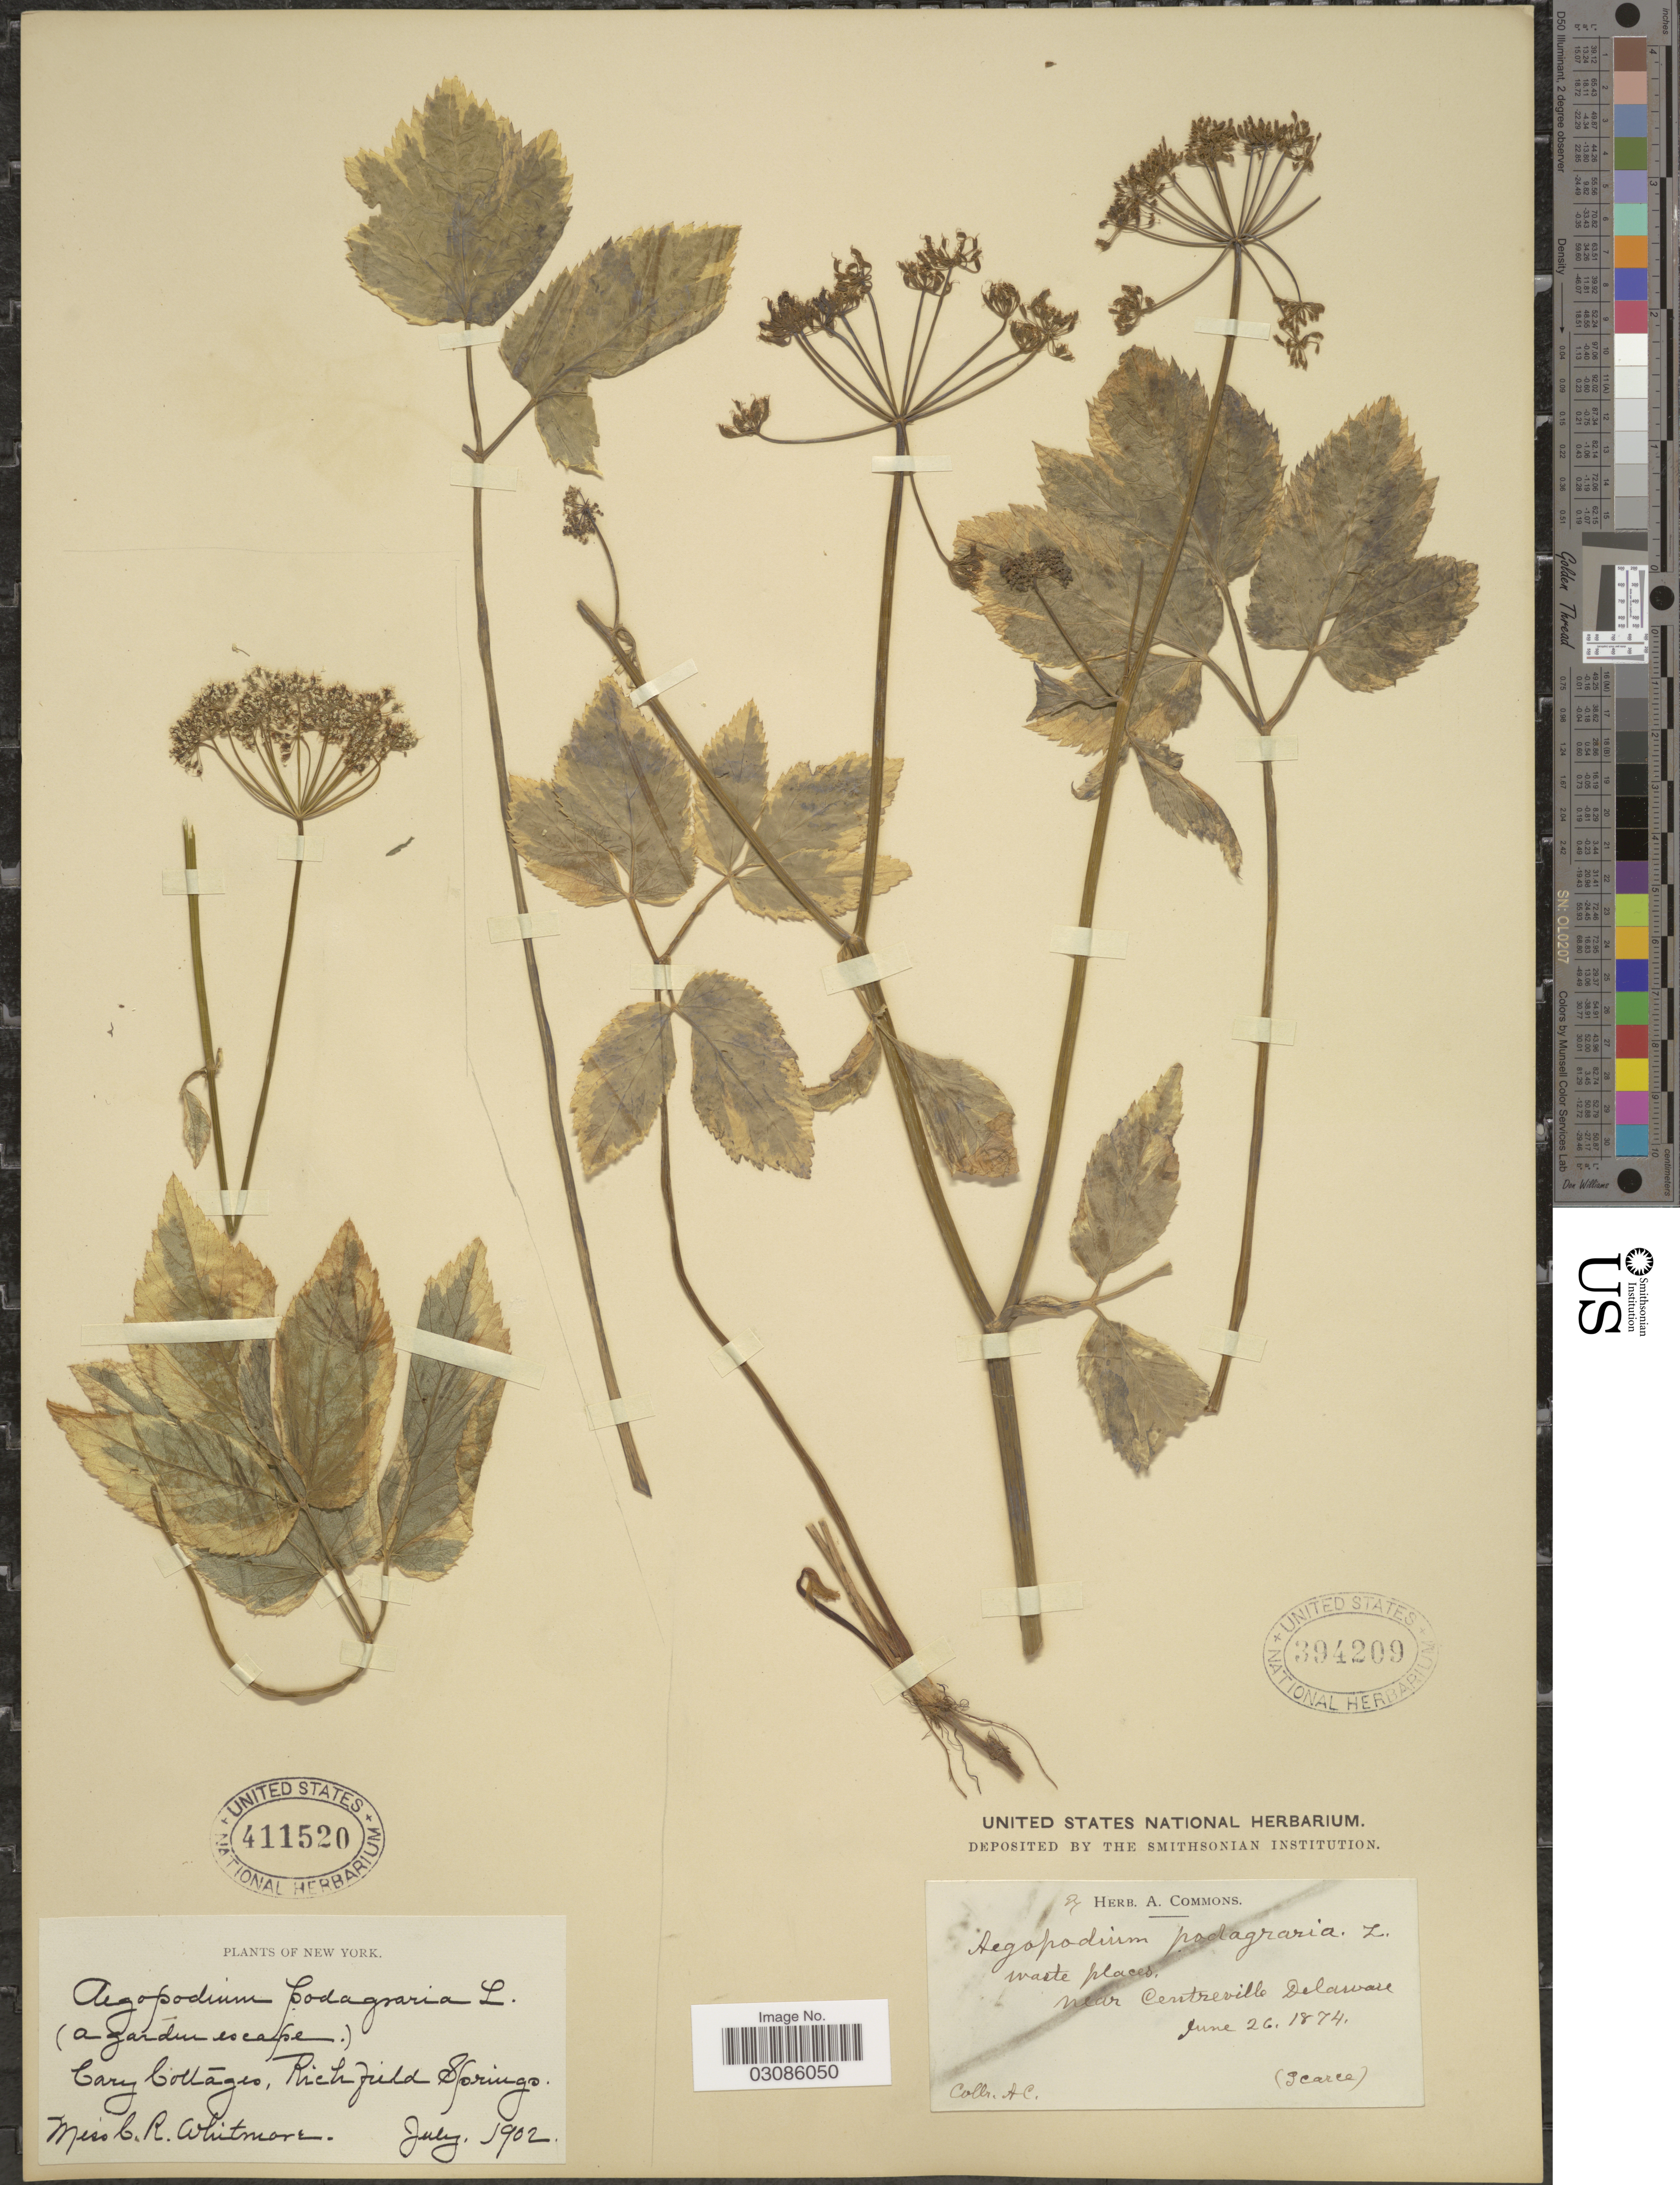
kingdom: Plantae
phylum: Tracheophyta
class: Magnoliopsida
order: Apiales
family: Apiaceae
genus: Aegopodium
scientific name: Aegopodium podagraria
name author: L.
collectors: C. Whitmore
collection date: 1902-07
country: United States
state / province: New York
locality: Cary Cottages, Rich field Springs.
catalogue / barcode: US 411520-2